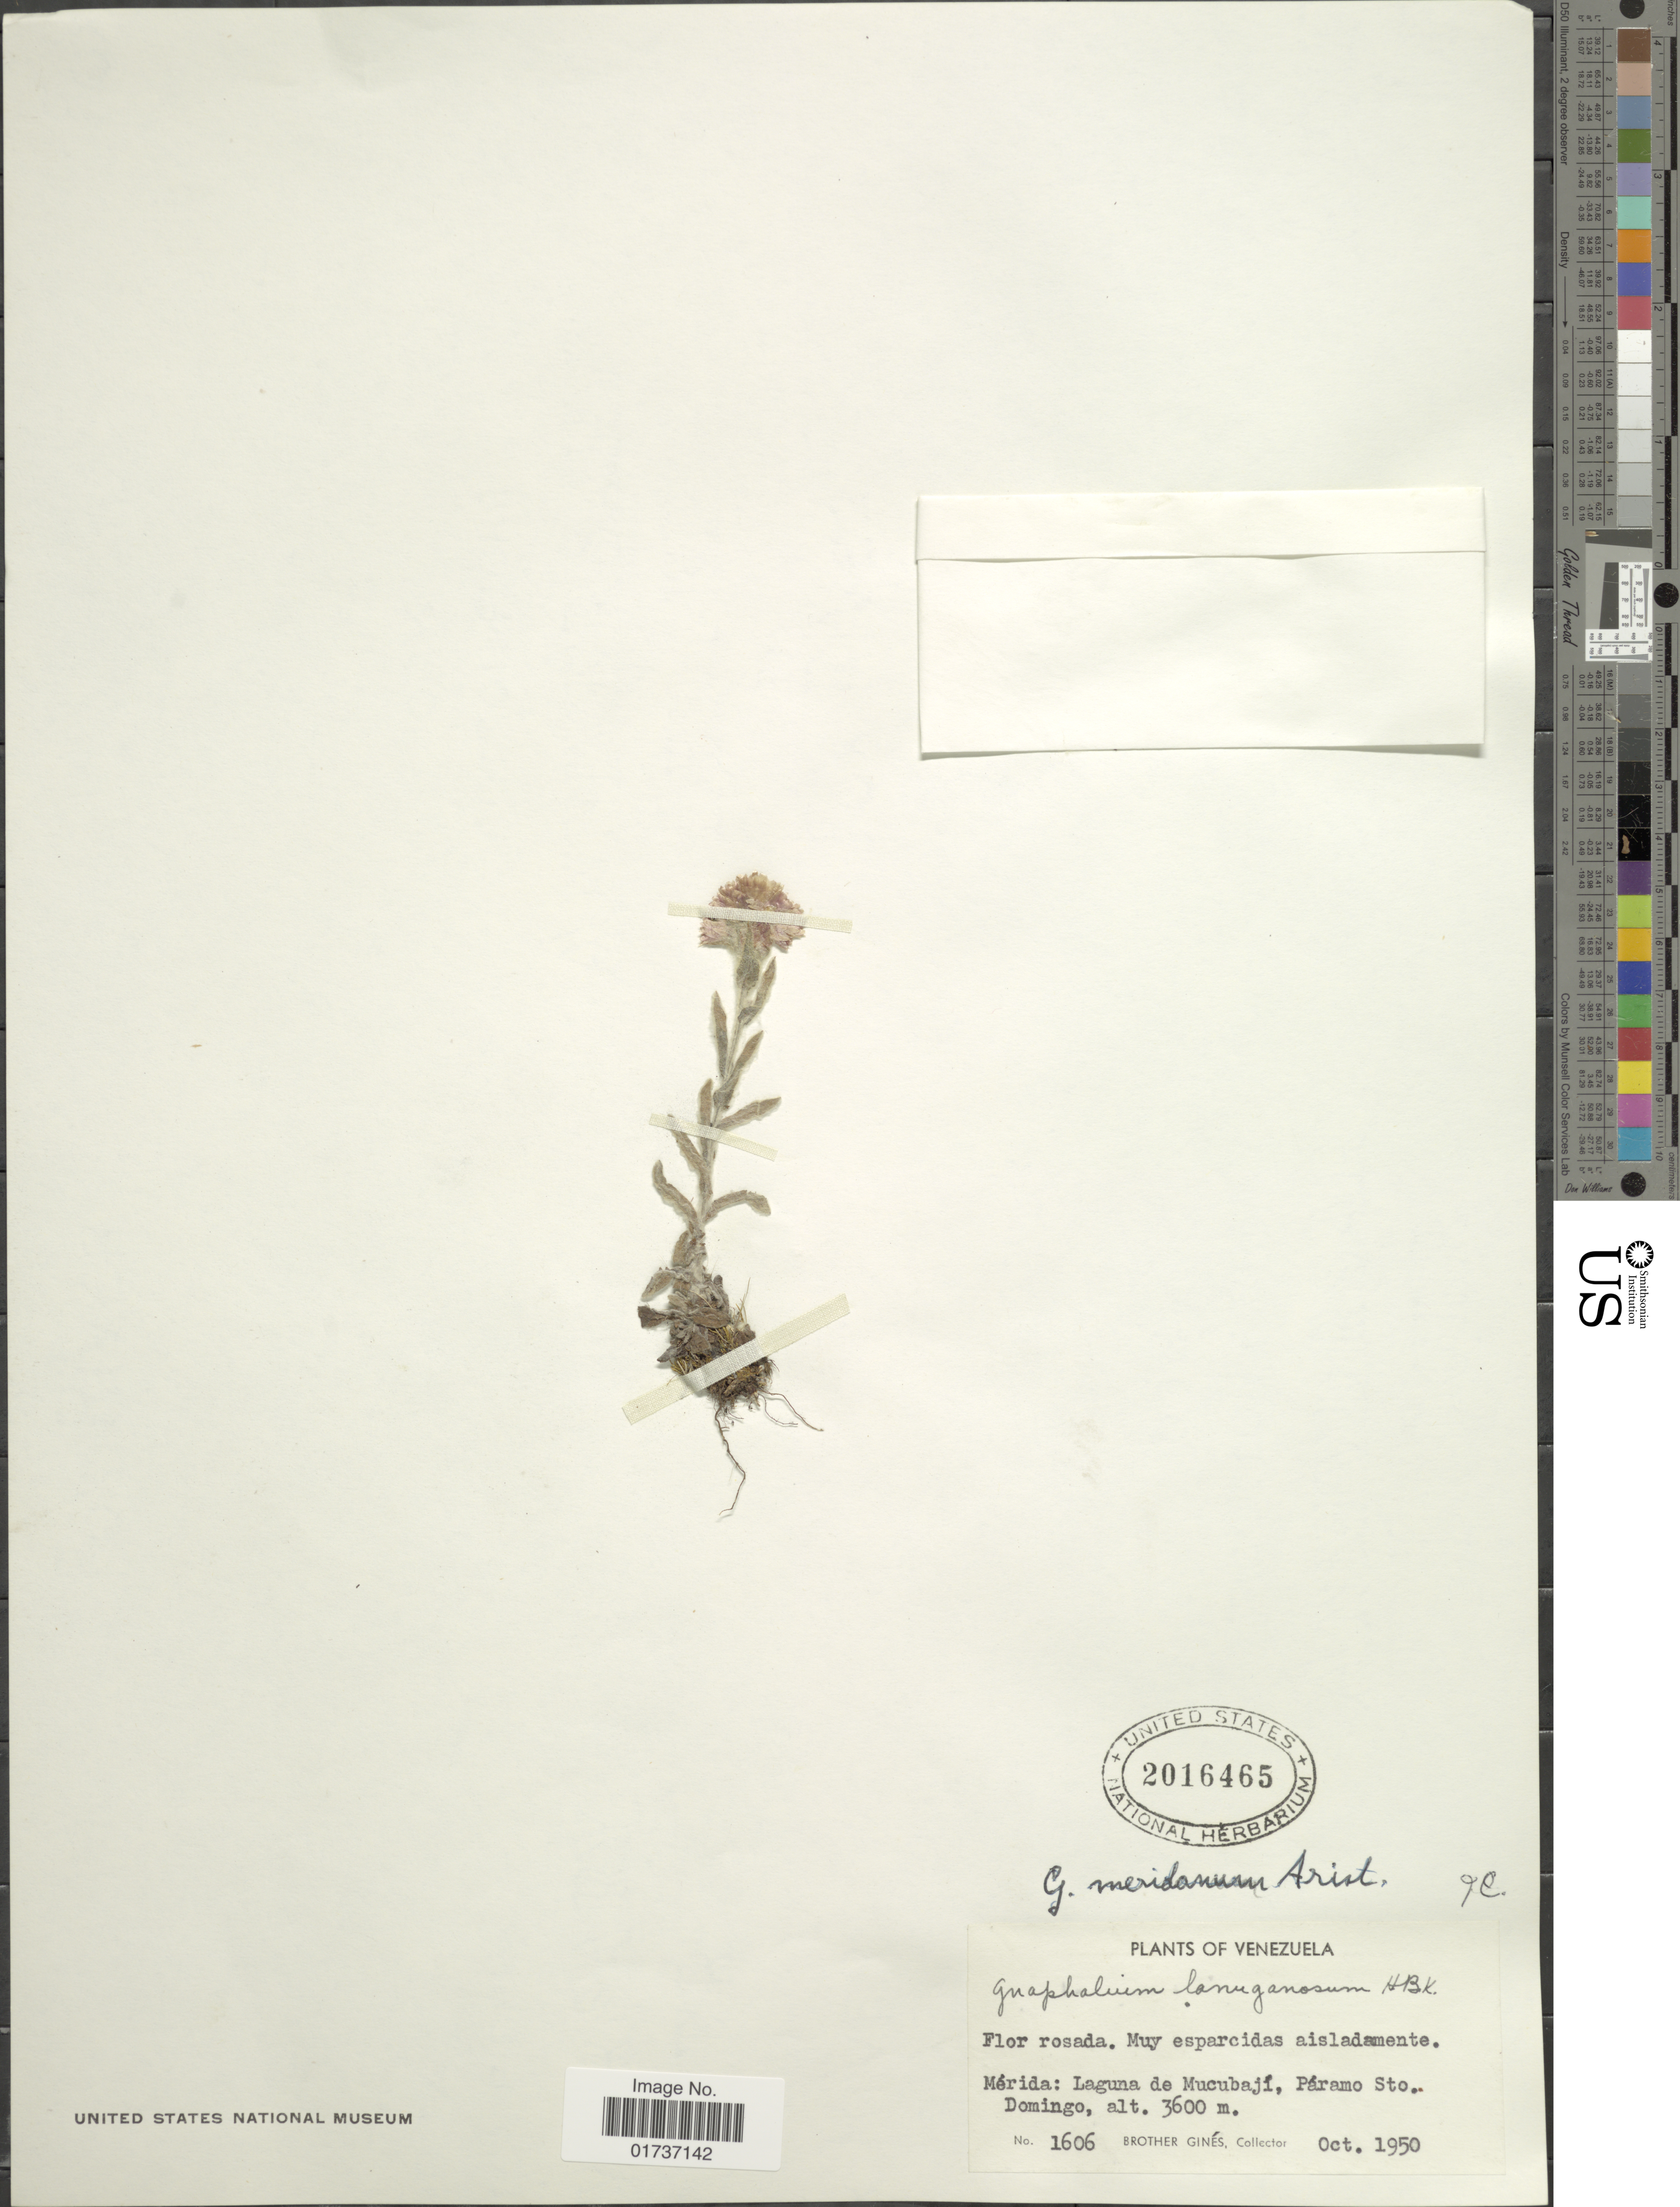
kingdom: Plantae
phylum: Tracheophyta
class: Magnoliopsida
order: Asterales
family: Asteraceae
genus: Gnaphalium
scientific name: Gnaphalium meridanum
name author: Aristeg.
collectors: Bro. Gines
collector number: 1606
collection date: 1950-10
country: Venezuela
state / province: Mérida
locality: Laguna de Mucubají, Páramo Sto Domingo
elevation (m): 3600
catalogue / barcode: US 2016465